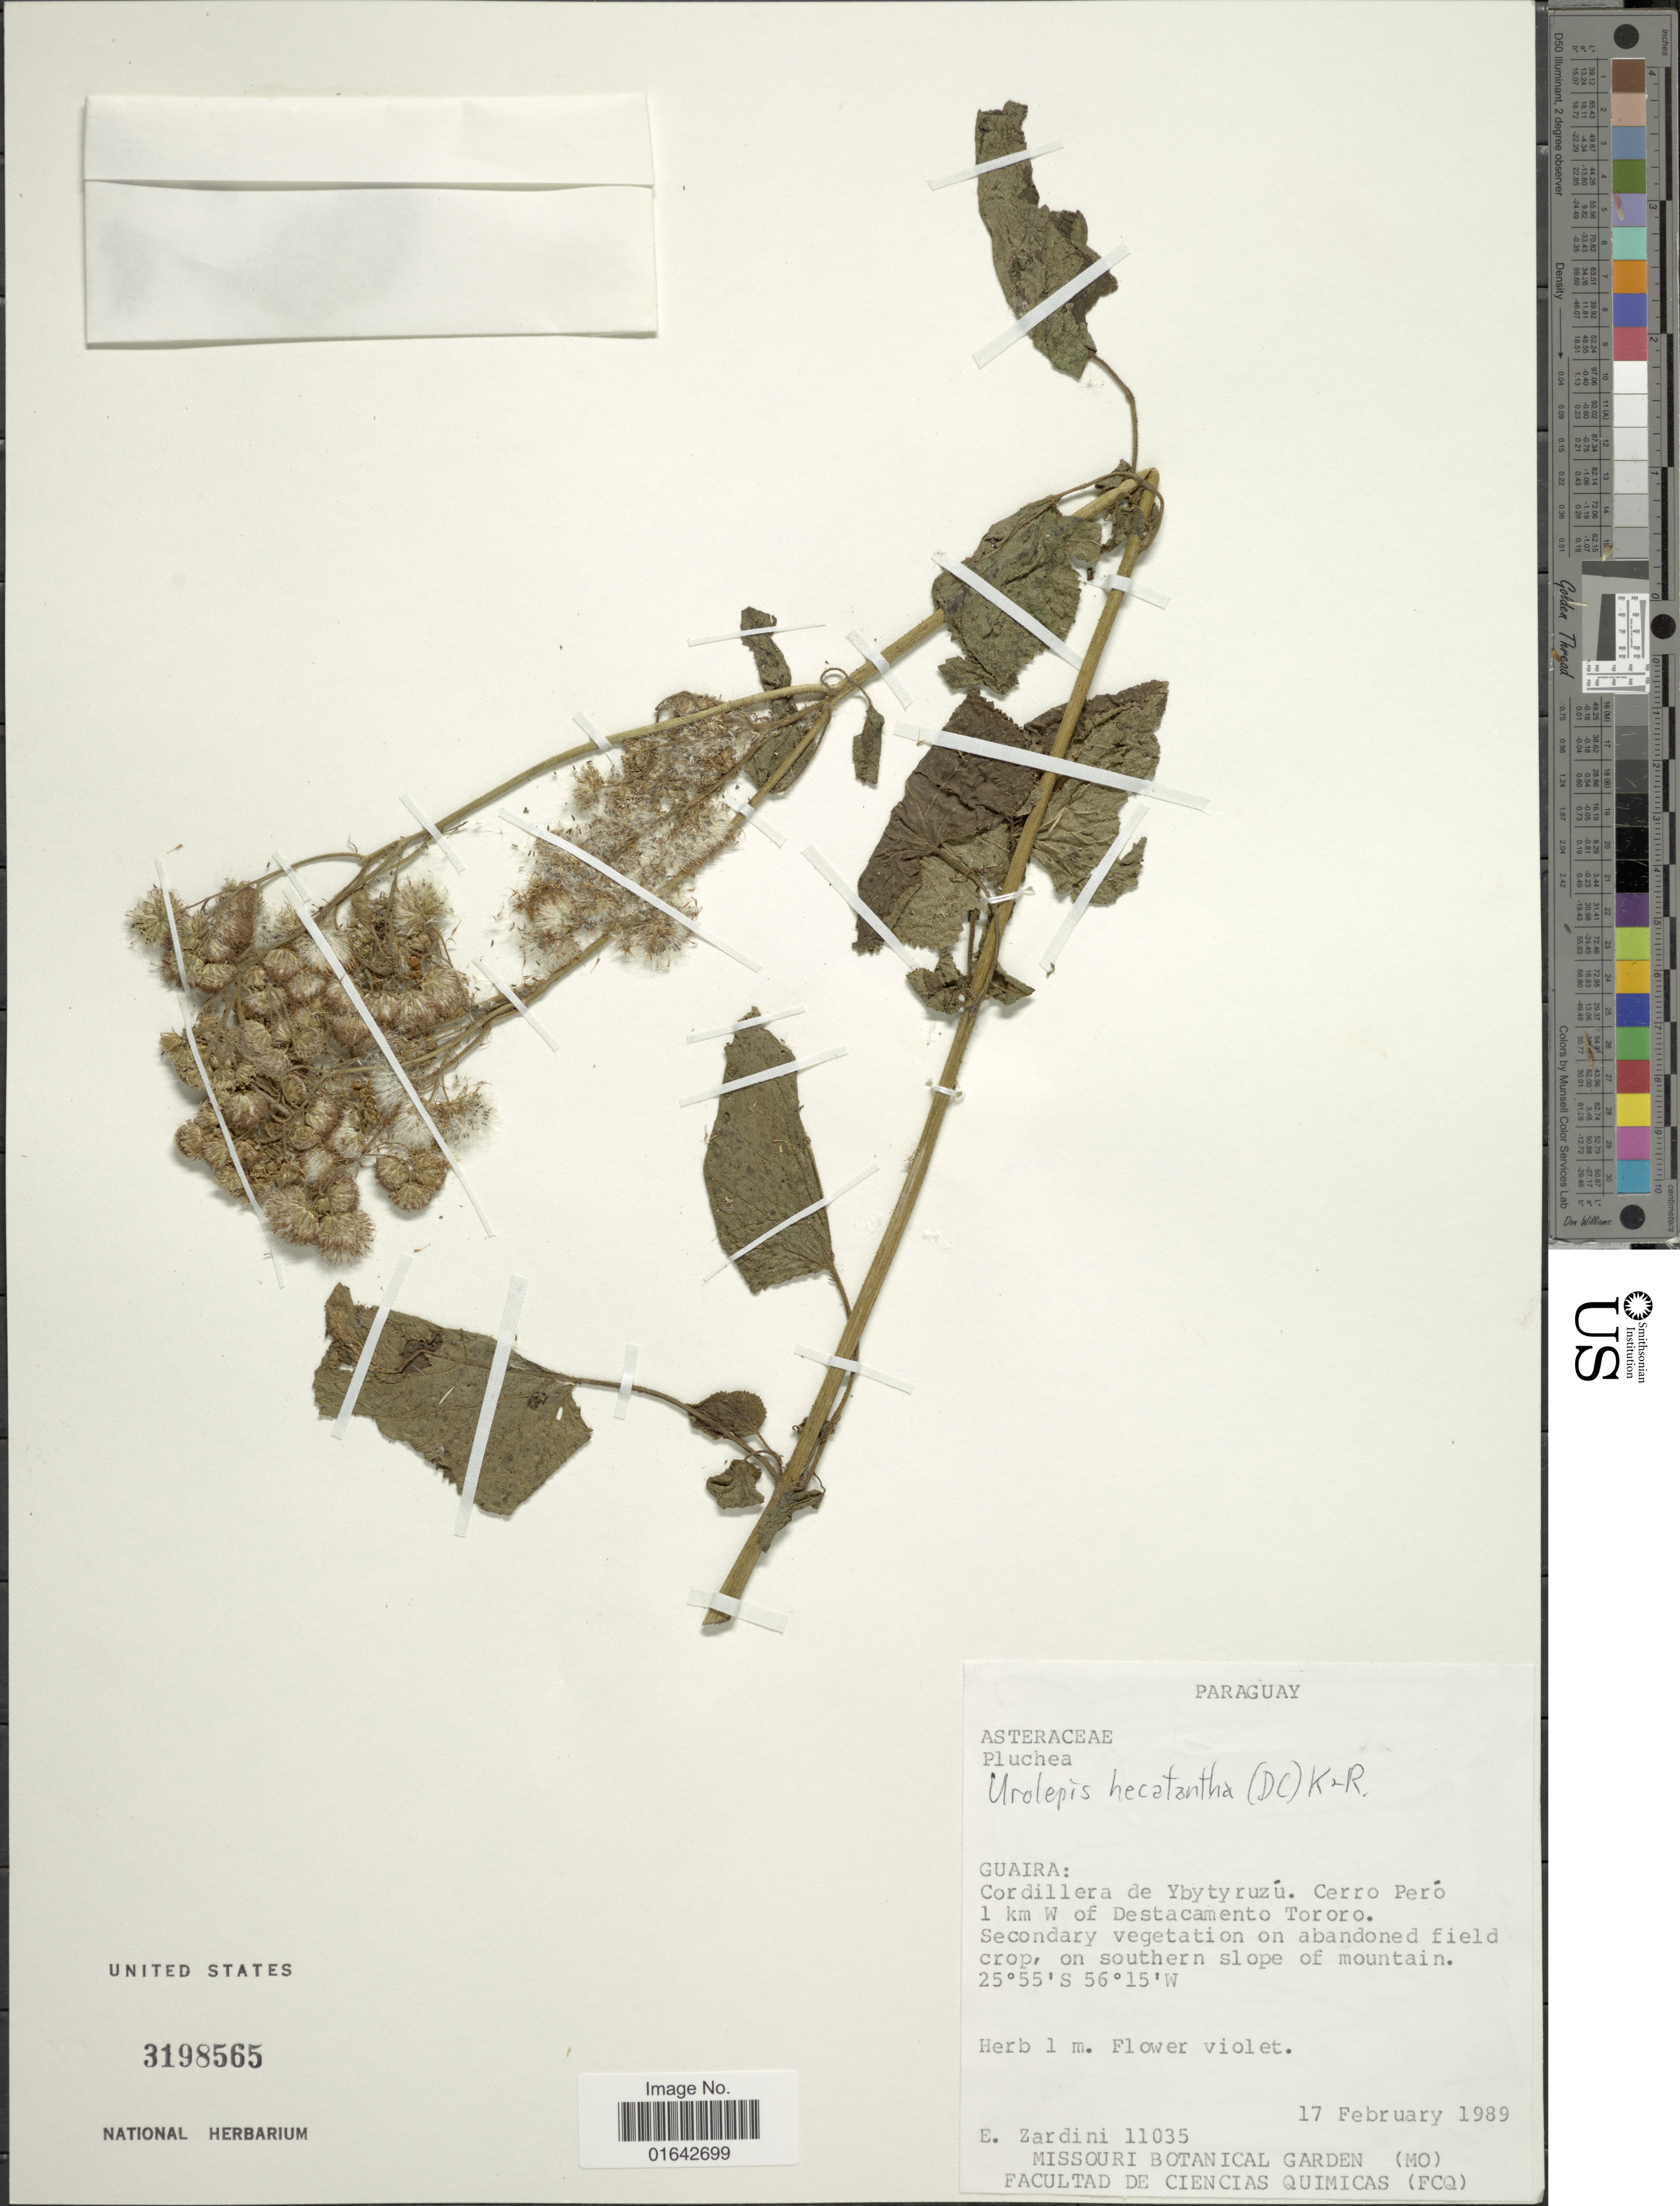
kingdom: Plantae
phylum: Tracheophyta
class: Magnoliopsida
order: Asterales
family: Asteraceae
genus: Urolepis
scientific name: Urolepis hecatantha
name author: (DC.) R.M. King & H. Rob.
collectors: E. M. Zardini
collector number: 11035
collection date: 1989-02-17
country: Paraguay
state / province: Guaira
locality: Guaira, Cordillera de Ybytyruzu, Cerro Pero 1 km W of Destacamento Tororo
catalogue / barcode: US 3198565